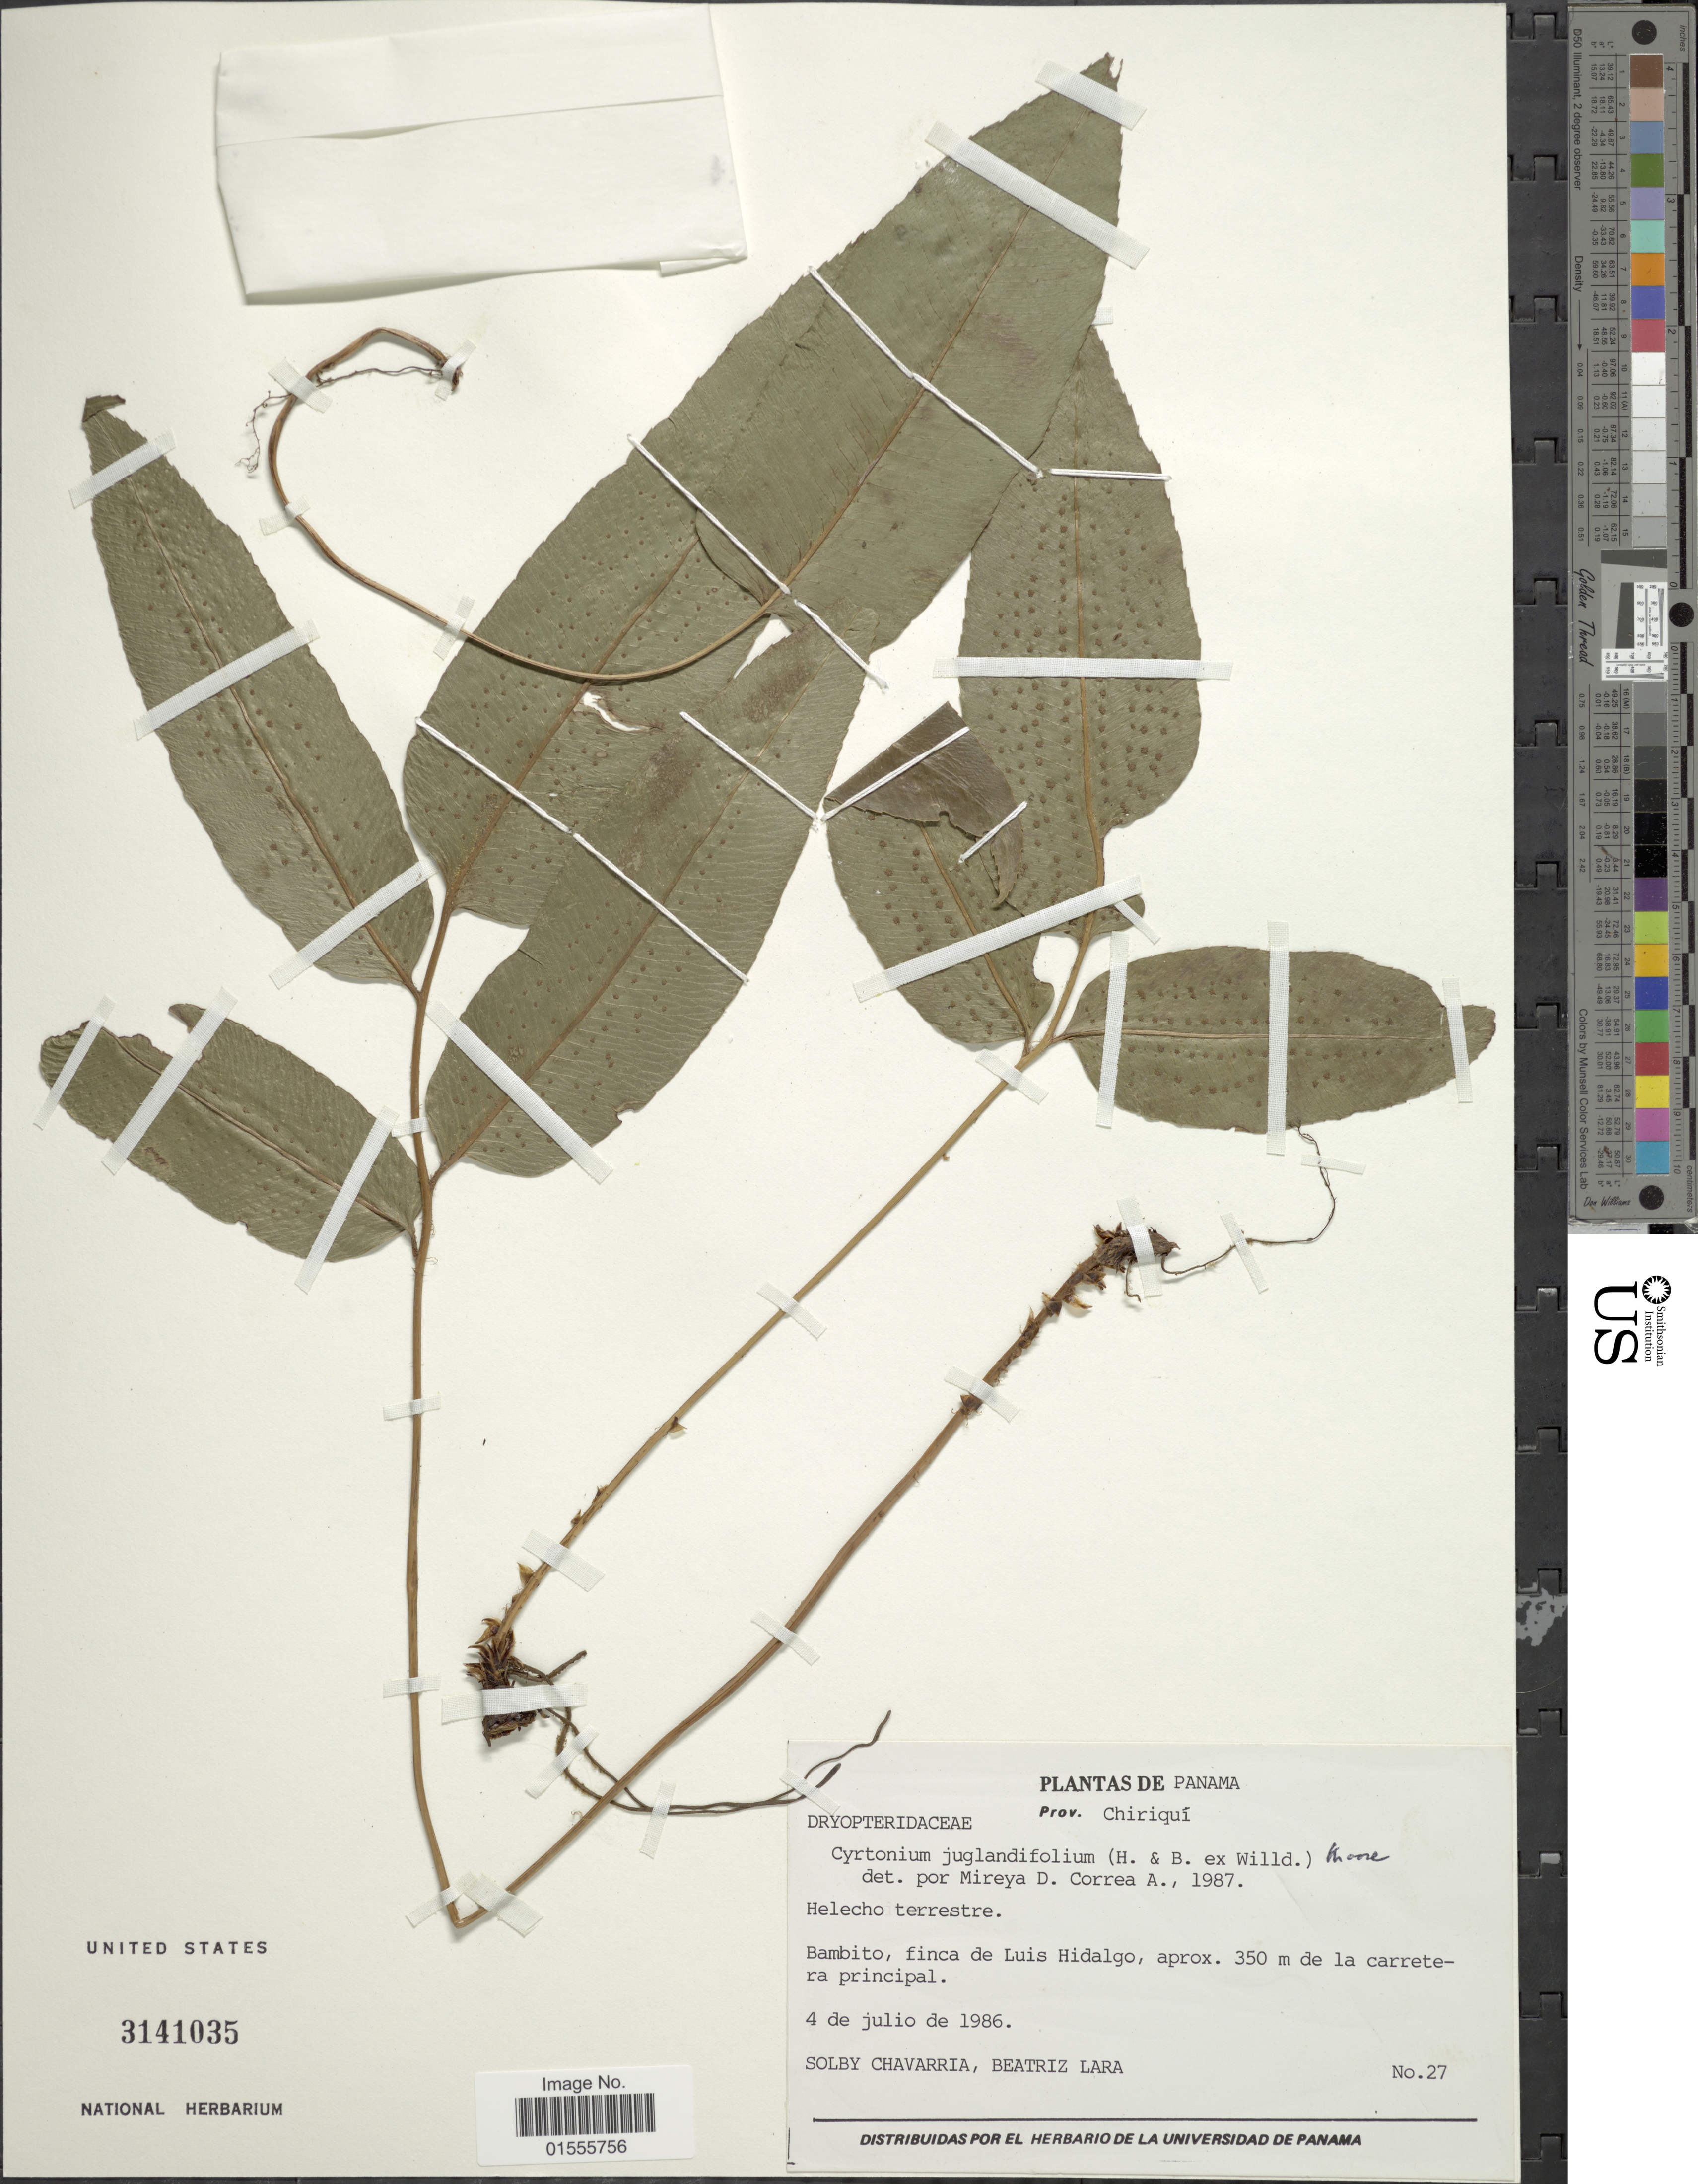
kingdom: Plantae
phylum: Tracheophyta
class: Polypodiopsida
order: Polypodiales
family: Dryopteridaceae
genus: Phanerophlebia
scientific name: Phanerophlebia juglandifolia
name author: (Willd.) J. Sm.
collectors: S. Chavarria & B. Lara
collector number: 27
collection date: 1986-07-04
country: Panama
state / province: Chiriqui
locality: Bambito, finca de Luis Hidalgo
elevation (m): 350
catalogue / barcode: US 3141035